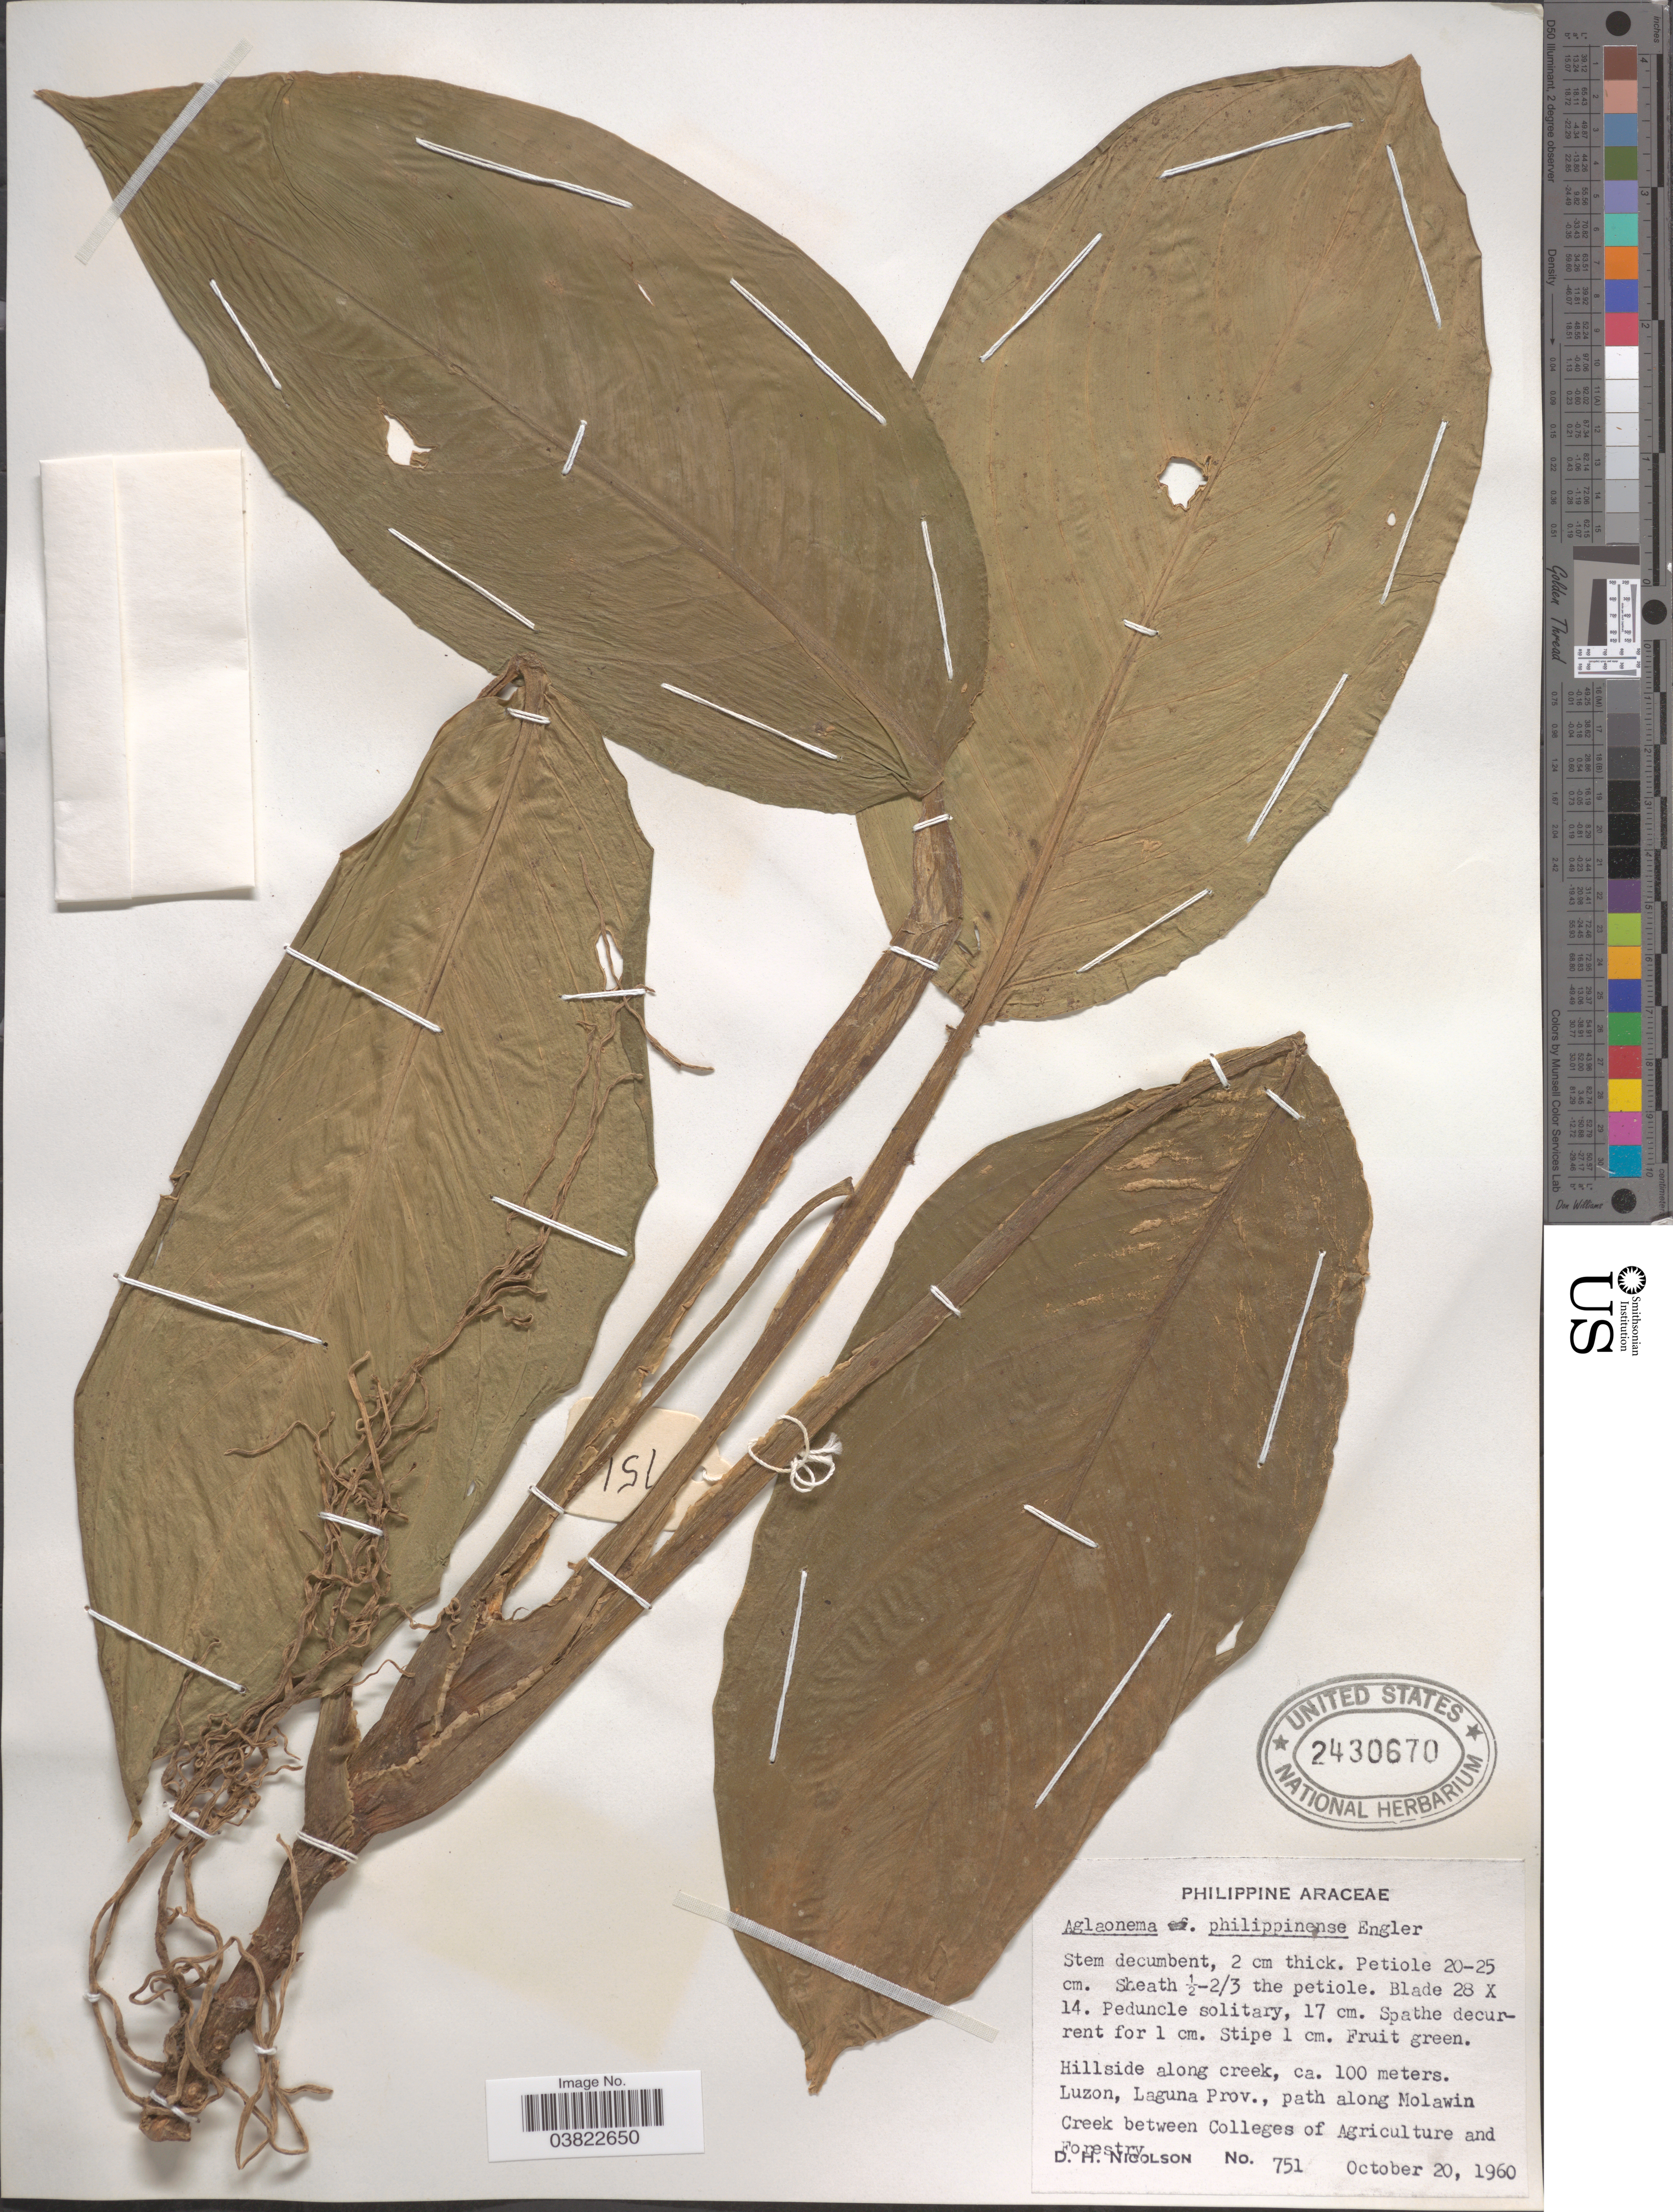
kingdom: Plantae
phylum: Tracheophyta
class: Liliopsida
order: Alismatales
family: Araceae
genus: Aglaonema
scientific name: Aglaonema philippinense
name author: Engl.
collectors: D. H. Nicolson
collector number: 751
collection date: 1960-10-20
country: Philippines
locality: Luzon, Laguna Prov., path along Molawin.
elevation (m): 100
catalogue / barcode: US 2430670